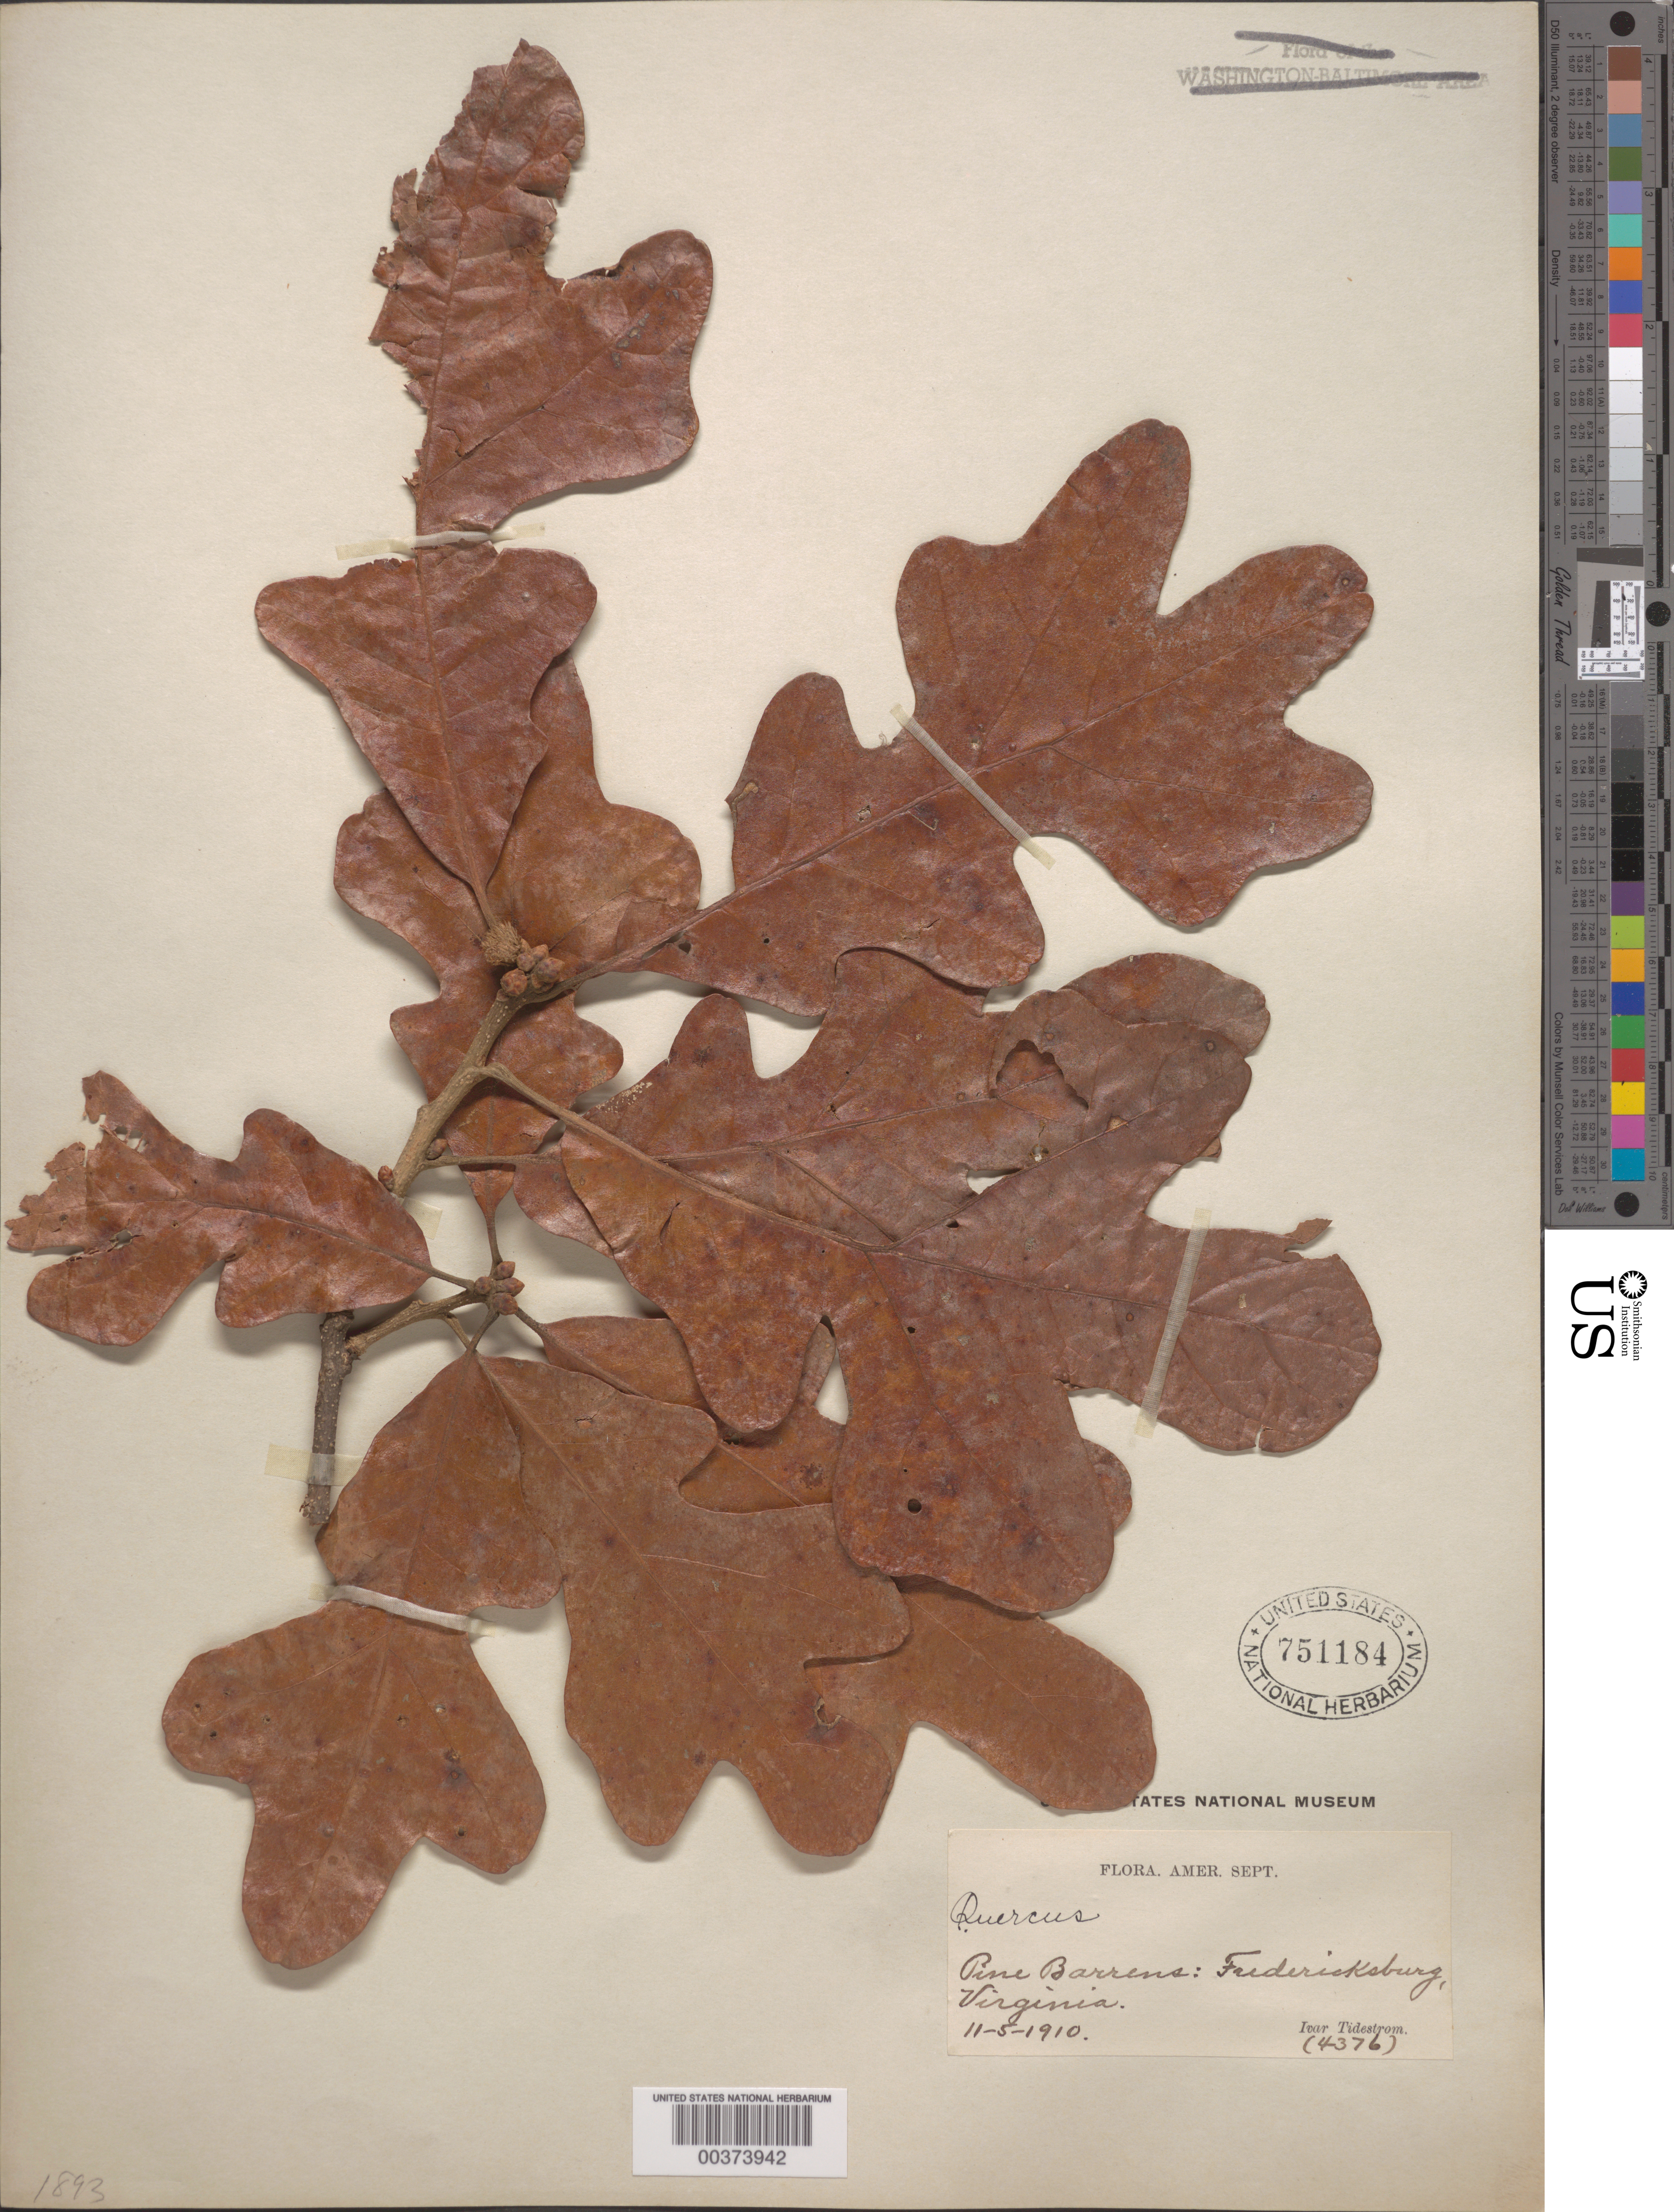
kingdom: Plantae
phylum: Tracheophyta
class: Magnoliopsida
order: Fagales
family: Fagaceae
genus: Quercus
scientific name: Quercus sp.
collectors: I. F. Tidestrom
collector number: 4376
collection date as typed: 05 Nov 1910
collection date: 1910-11-05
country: United States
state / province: Virginia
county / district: City of Fredericksburg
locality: Fredericksburg. [within Spotsylvania County]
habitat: Pine barrens.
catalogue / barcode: US 751184